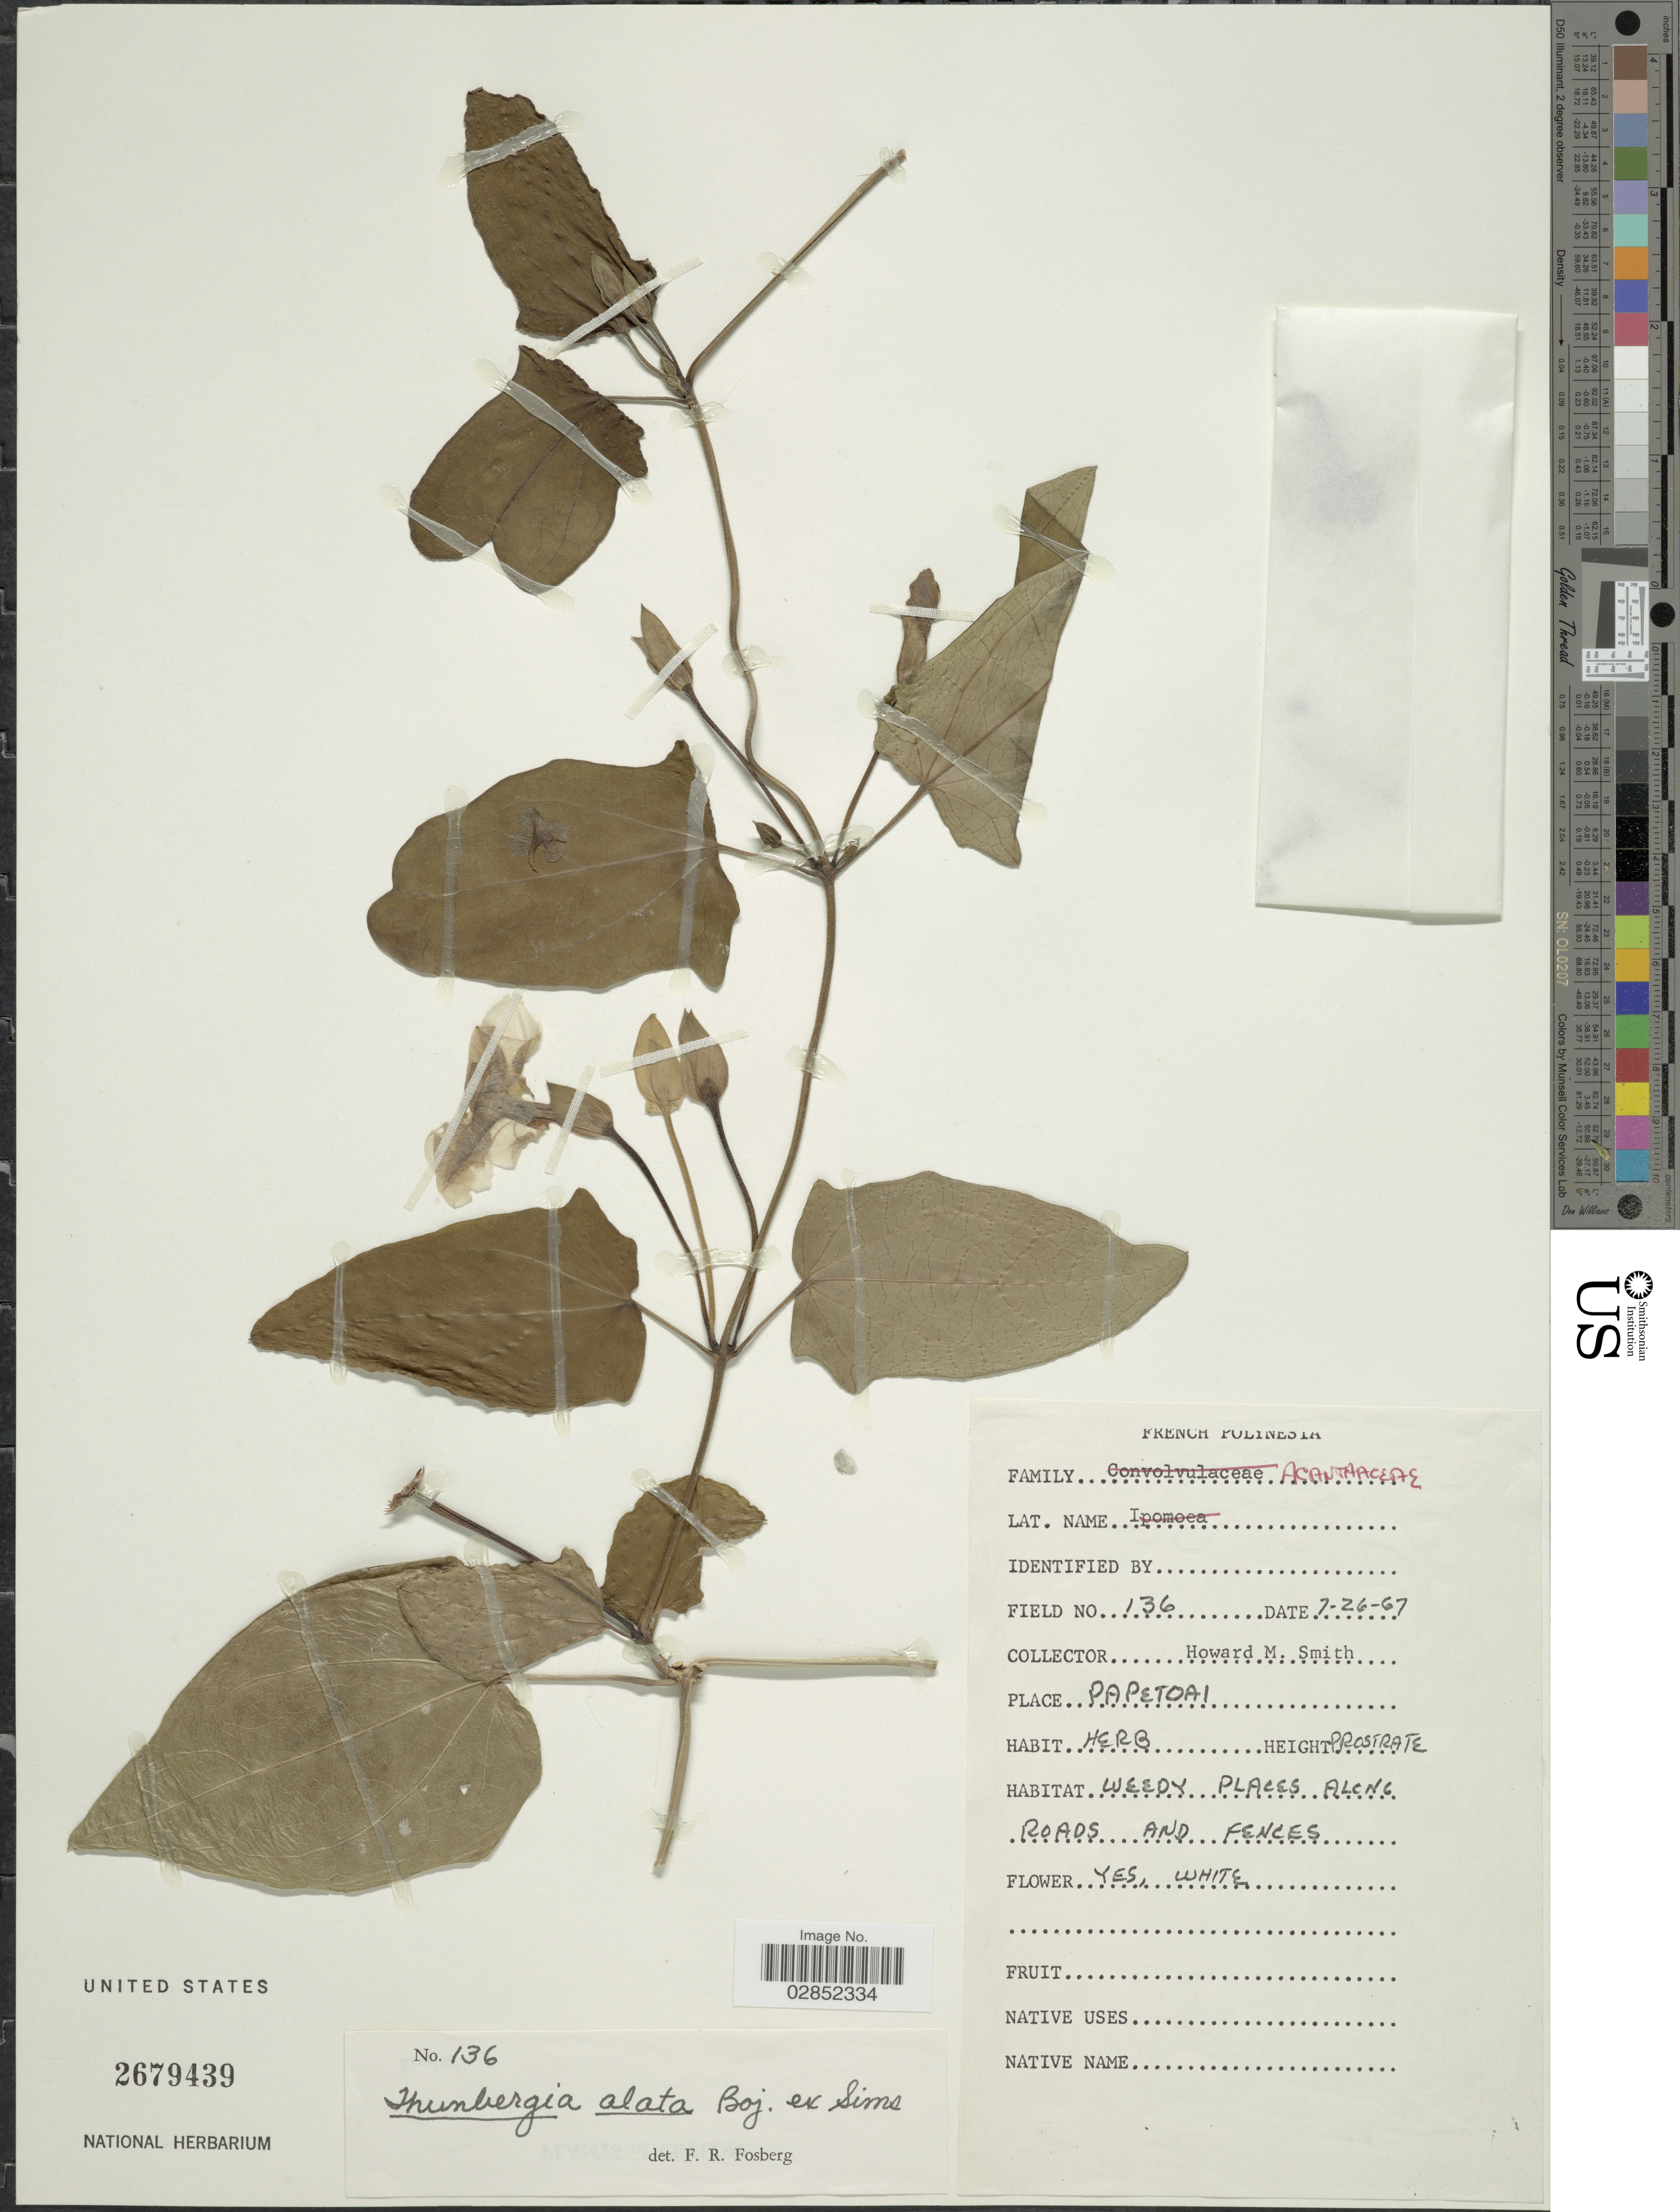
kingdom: Plantae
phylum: Tracheophyta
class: Magnoliopsida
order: Lamiales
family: Acanthaceae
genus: Thunbergia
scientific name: Thunbergia alata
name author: Bojer ex Sims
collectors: H. M. Smith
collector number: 136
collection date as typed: Transcribed d/m/y: 26/7/67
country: French Polynesia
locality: Papetoai.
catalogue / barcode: US 2679439